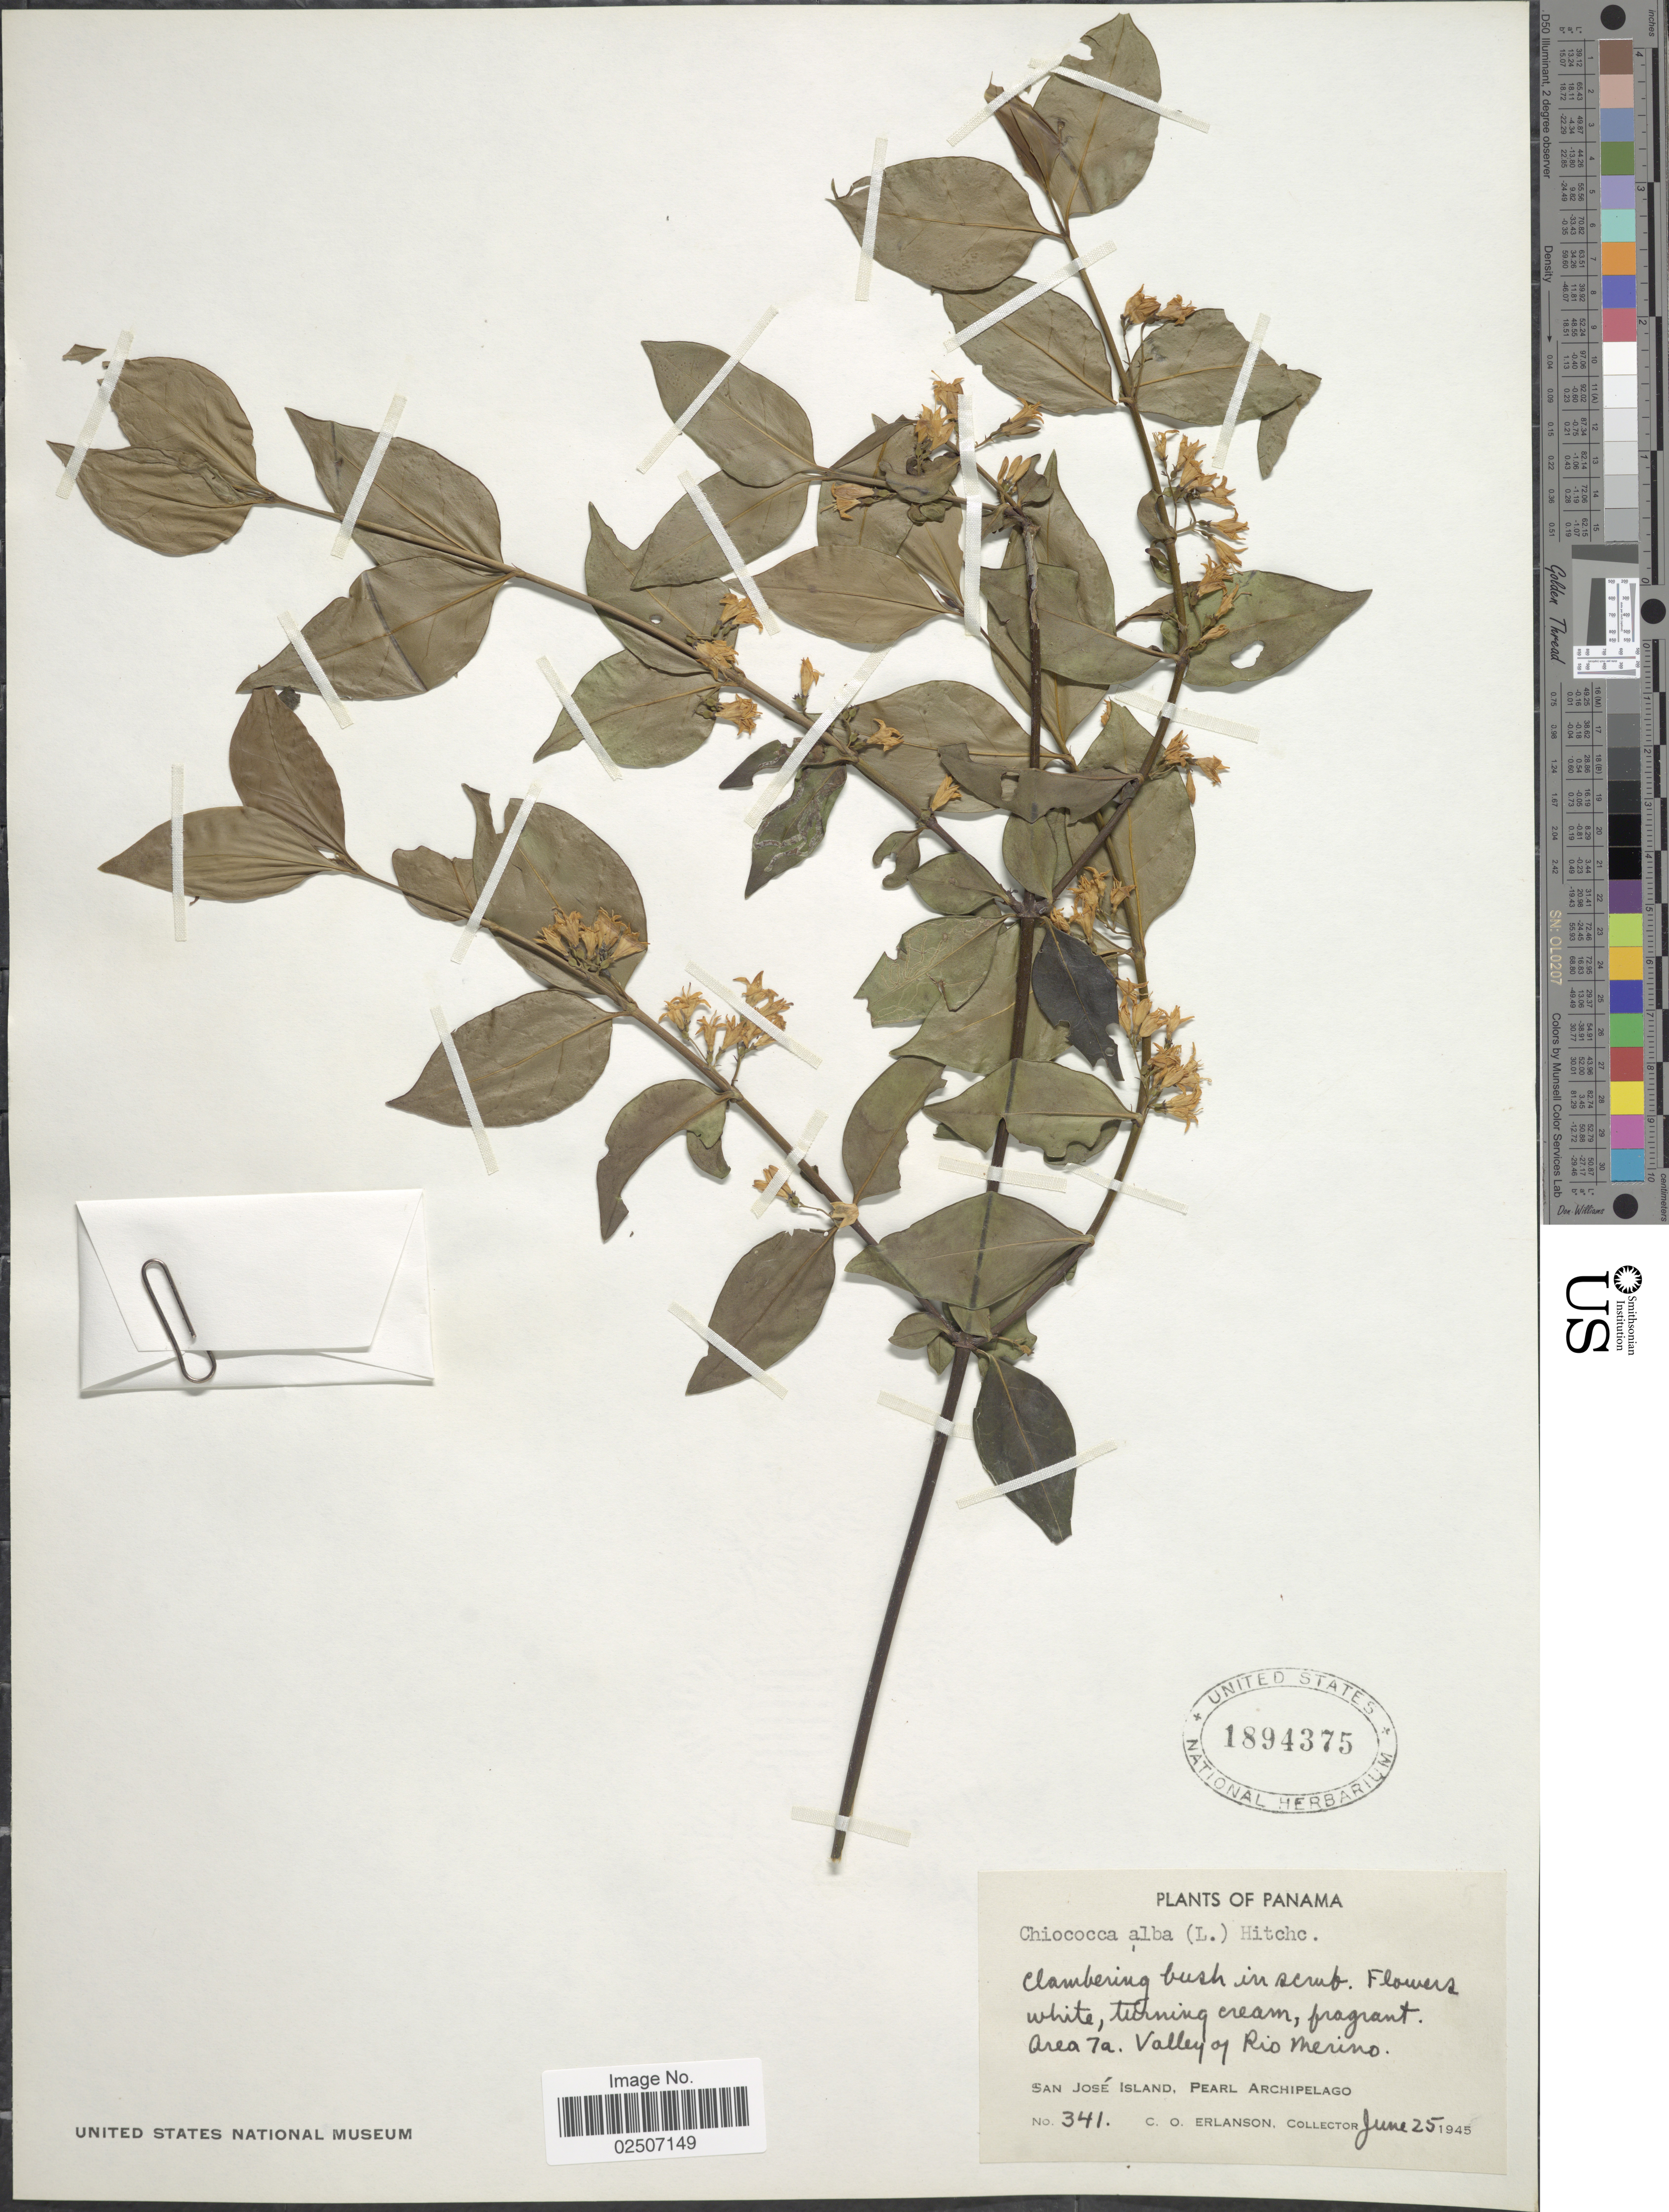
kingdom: Plantae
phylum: Tracheophyta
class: Magnoliopsida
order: Gentianales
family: Rubiaceae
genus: Chiococca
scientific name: Chiococca alba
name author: (L.) Hitchc.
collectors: C. O. Erlanson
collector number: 341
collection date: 1945-06-25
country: Panama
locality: Valley of Rio Merino. San Jose Island, Pearl Archipelago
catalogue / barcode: US 1894375